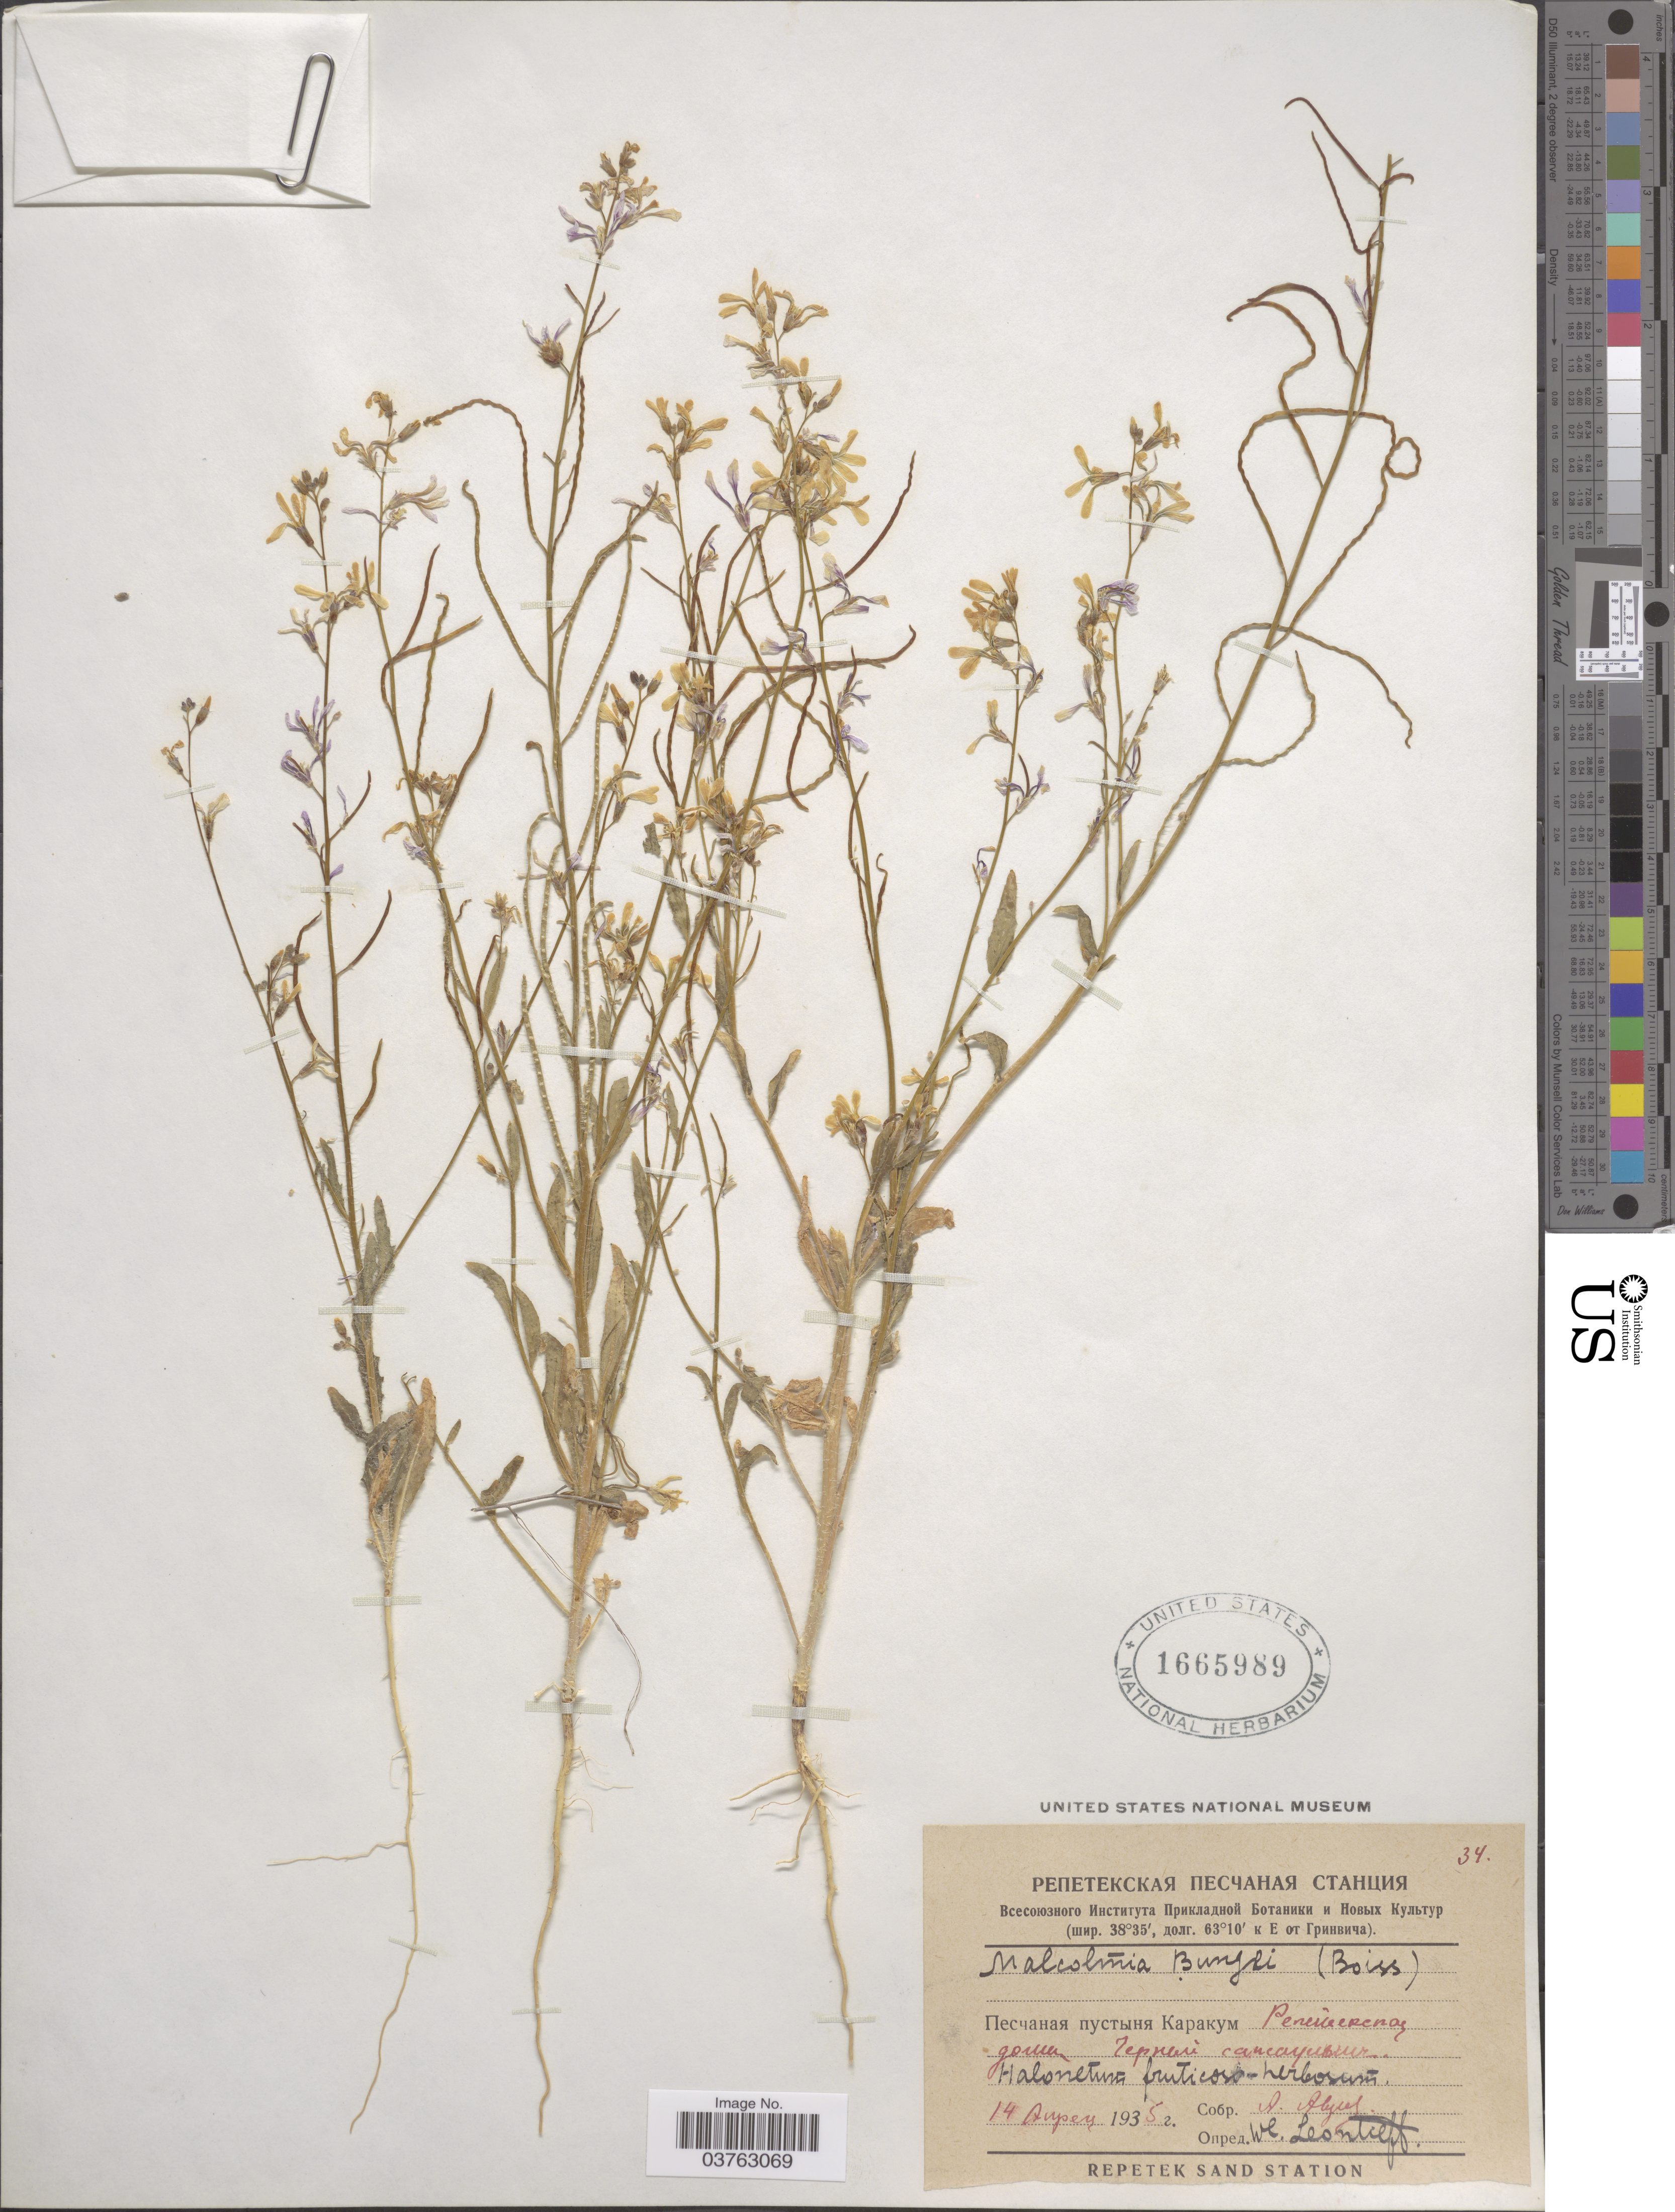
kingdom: Plantae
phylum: Tracheophyta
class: Magnoliopsida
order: Brassicales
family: Brassicaceae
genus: Malcolmia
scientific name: Malcolmia bungei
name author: Boiss.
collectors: A. Abzel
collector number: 34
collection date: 1935-08-14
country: Turkmenistan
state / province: Lebap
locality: Repetek "Valley".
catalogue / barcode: US 1665989